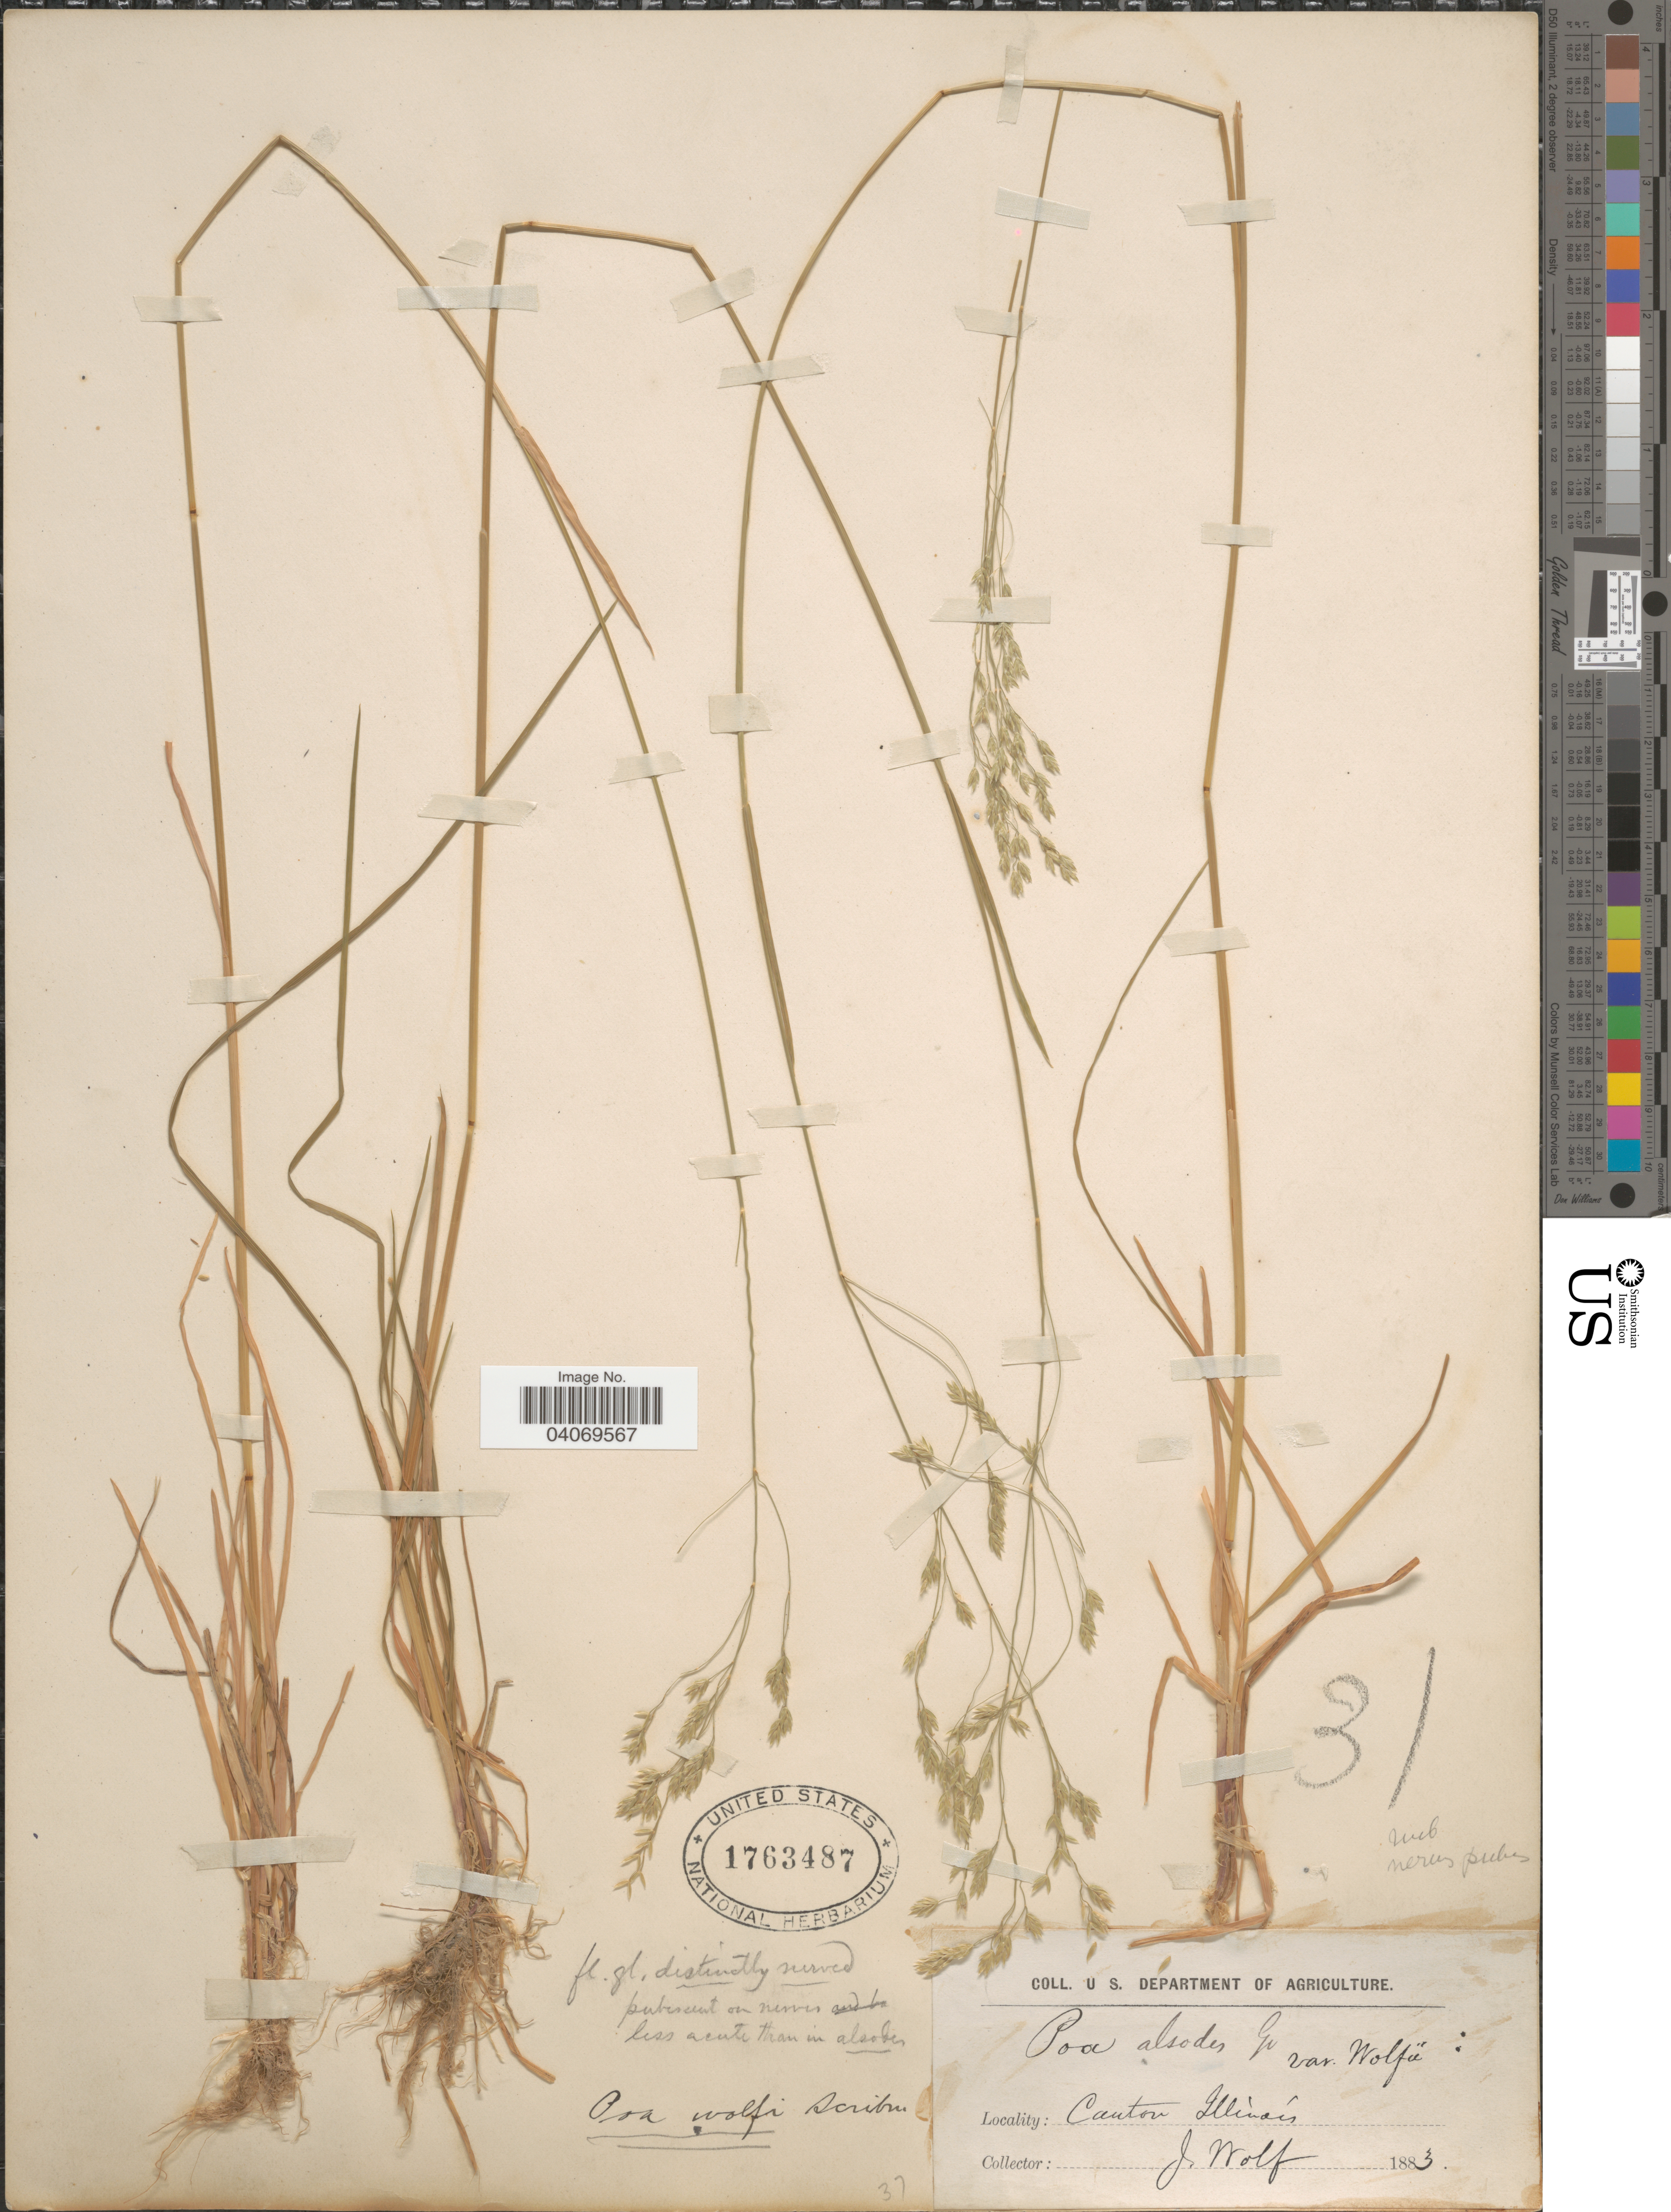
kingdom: Plantae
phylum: Tracheophyta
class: Liliopsida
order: Poales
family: Poaceae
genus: Poa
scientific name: Poa wolfii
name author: Scribn.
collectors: J. Wolf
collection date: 1883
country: United States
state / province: Illinois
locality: Canton.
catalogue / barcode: US 1763487